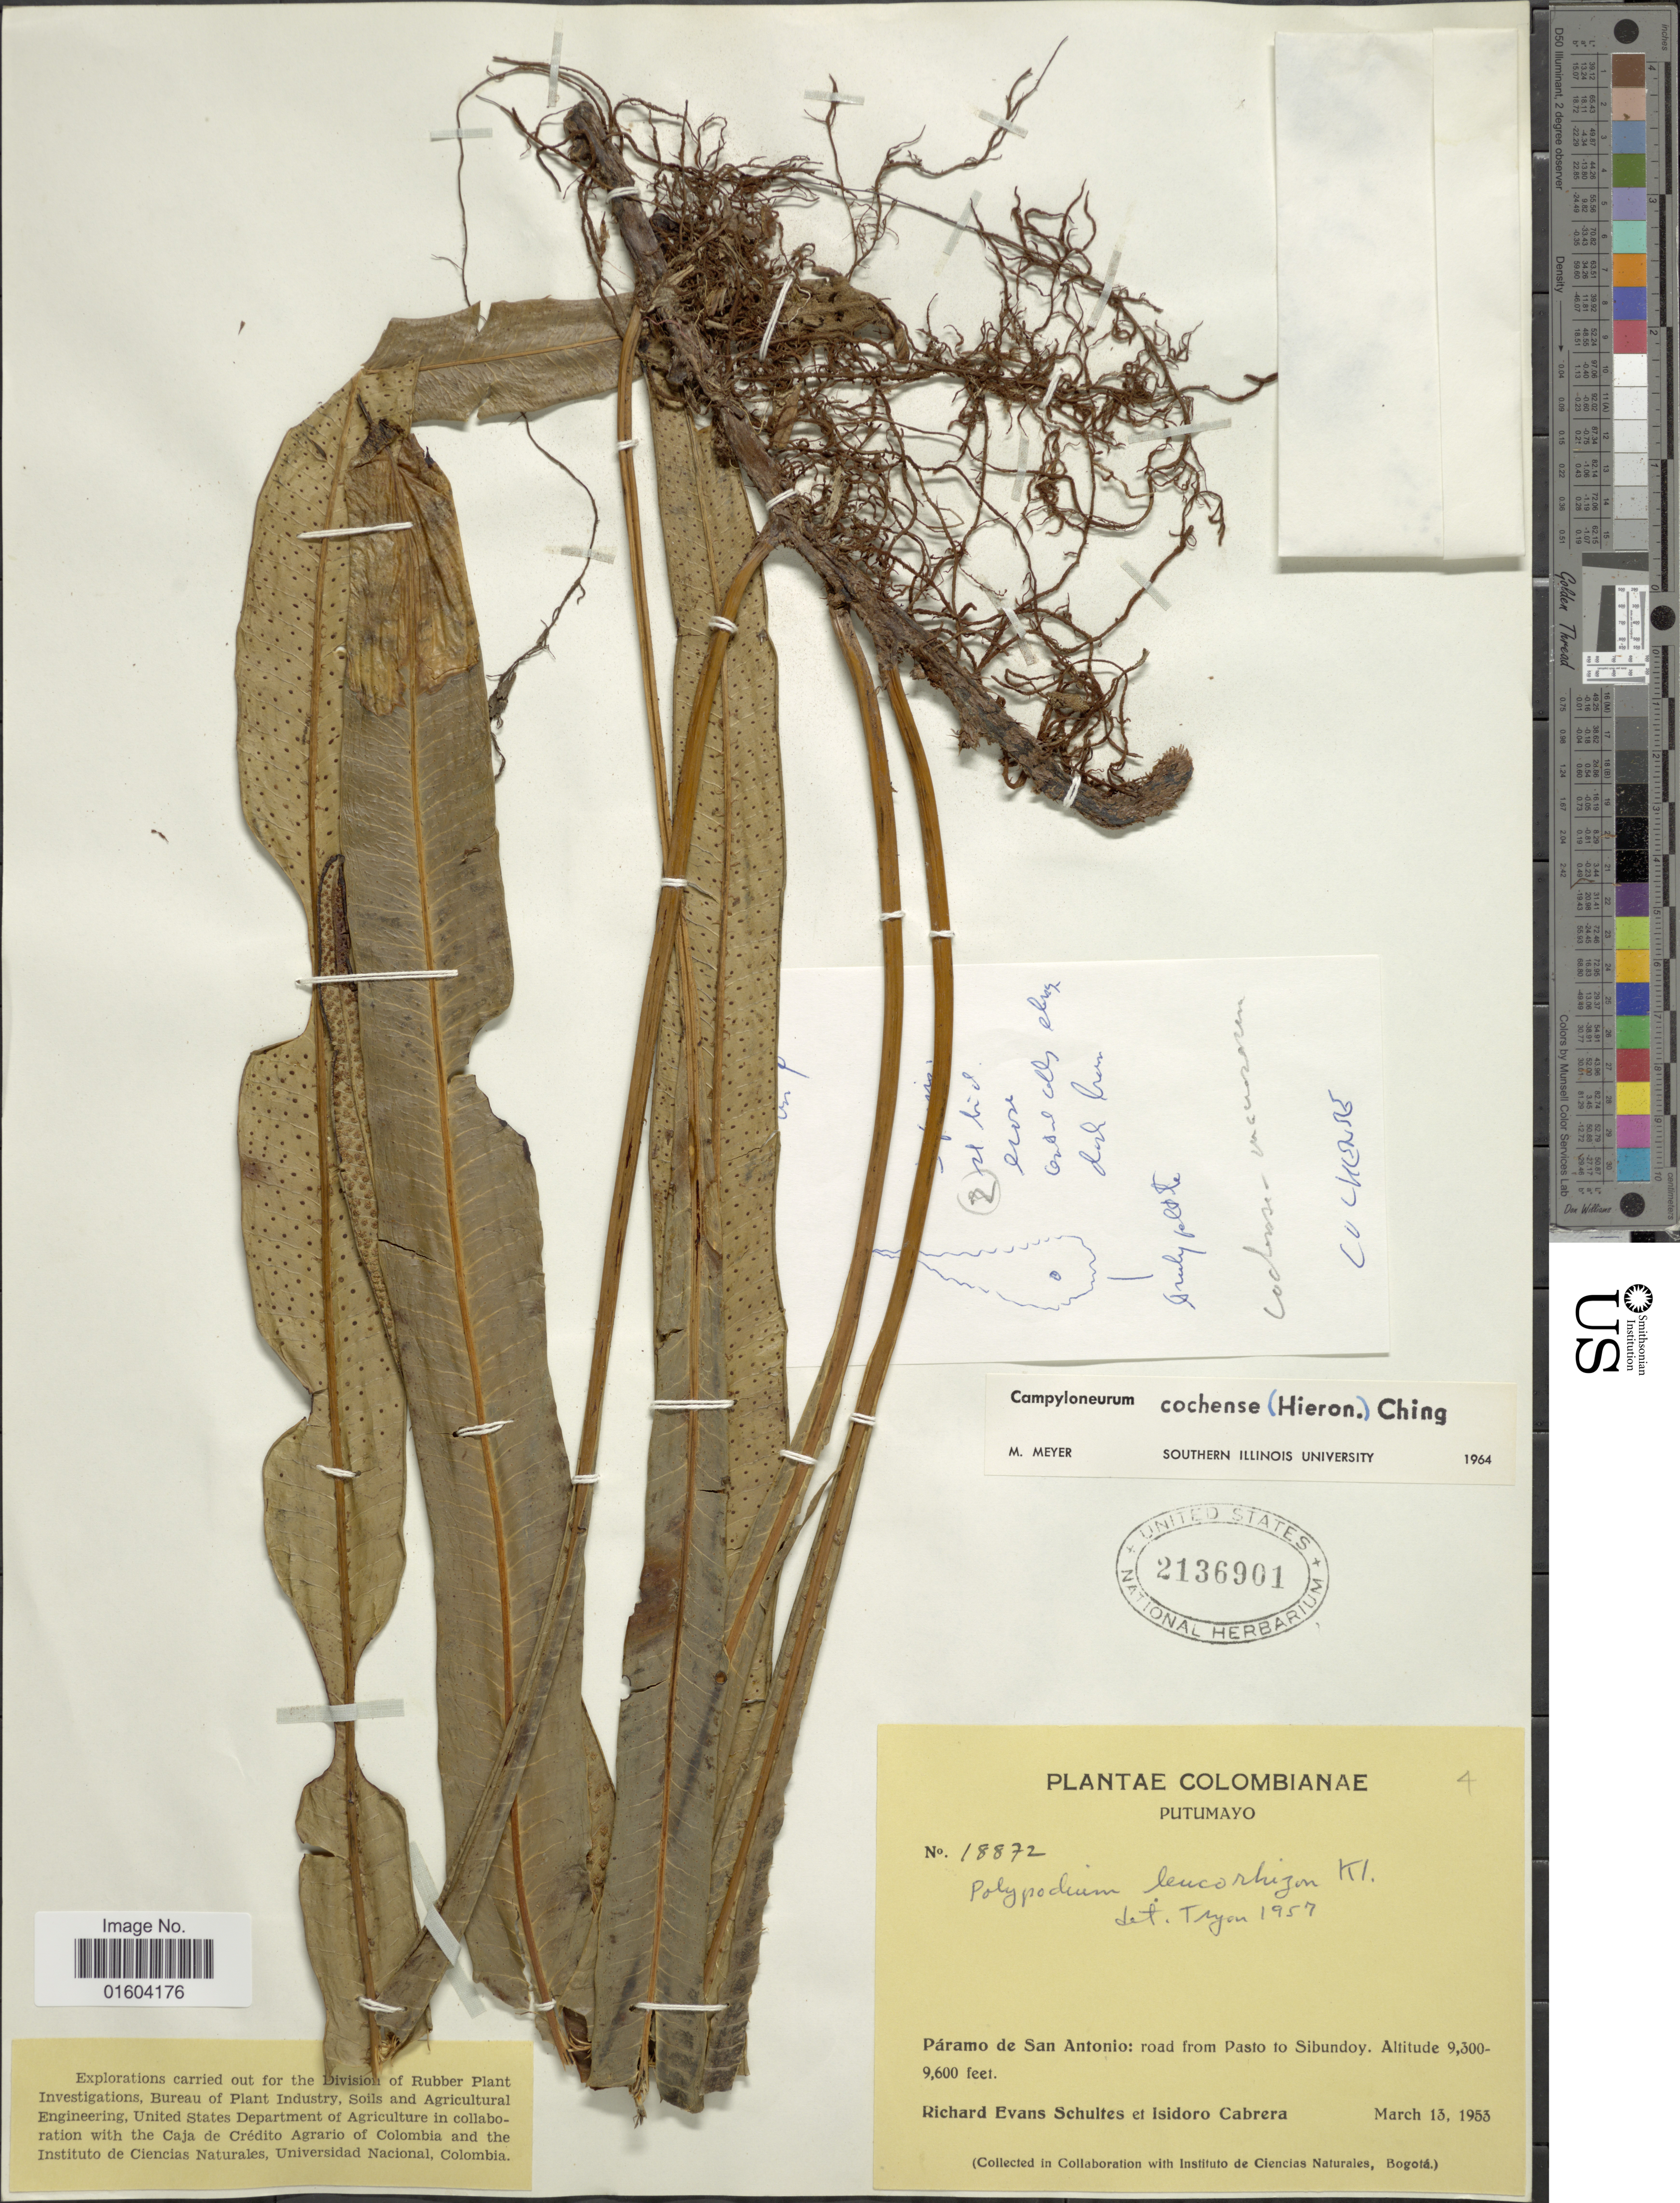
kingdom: Plantae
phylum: Tracheophyta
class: Polypodiopsida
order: Polypodiales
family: Polypodiaceae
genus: Campyloneurum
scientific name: Campyloneurum cochense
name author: (Hieron.) Ching & Farw.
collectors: R. E. Schultes & I. Cabrera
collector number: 18872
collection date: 1953-03-13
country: Colombia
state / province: Putumayo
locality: Putumayo. Paramo de San Antonio: road from Pasto to Sibundoy.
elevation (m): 2835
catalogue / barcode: US 2136901